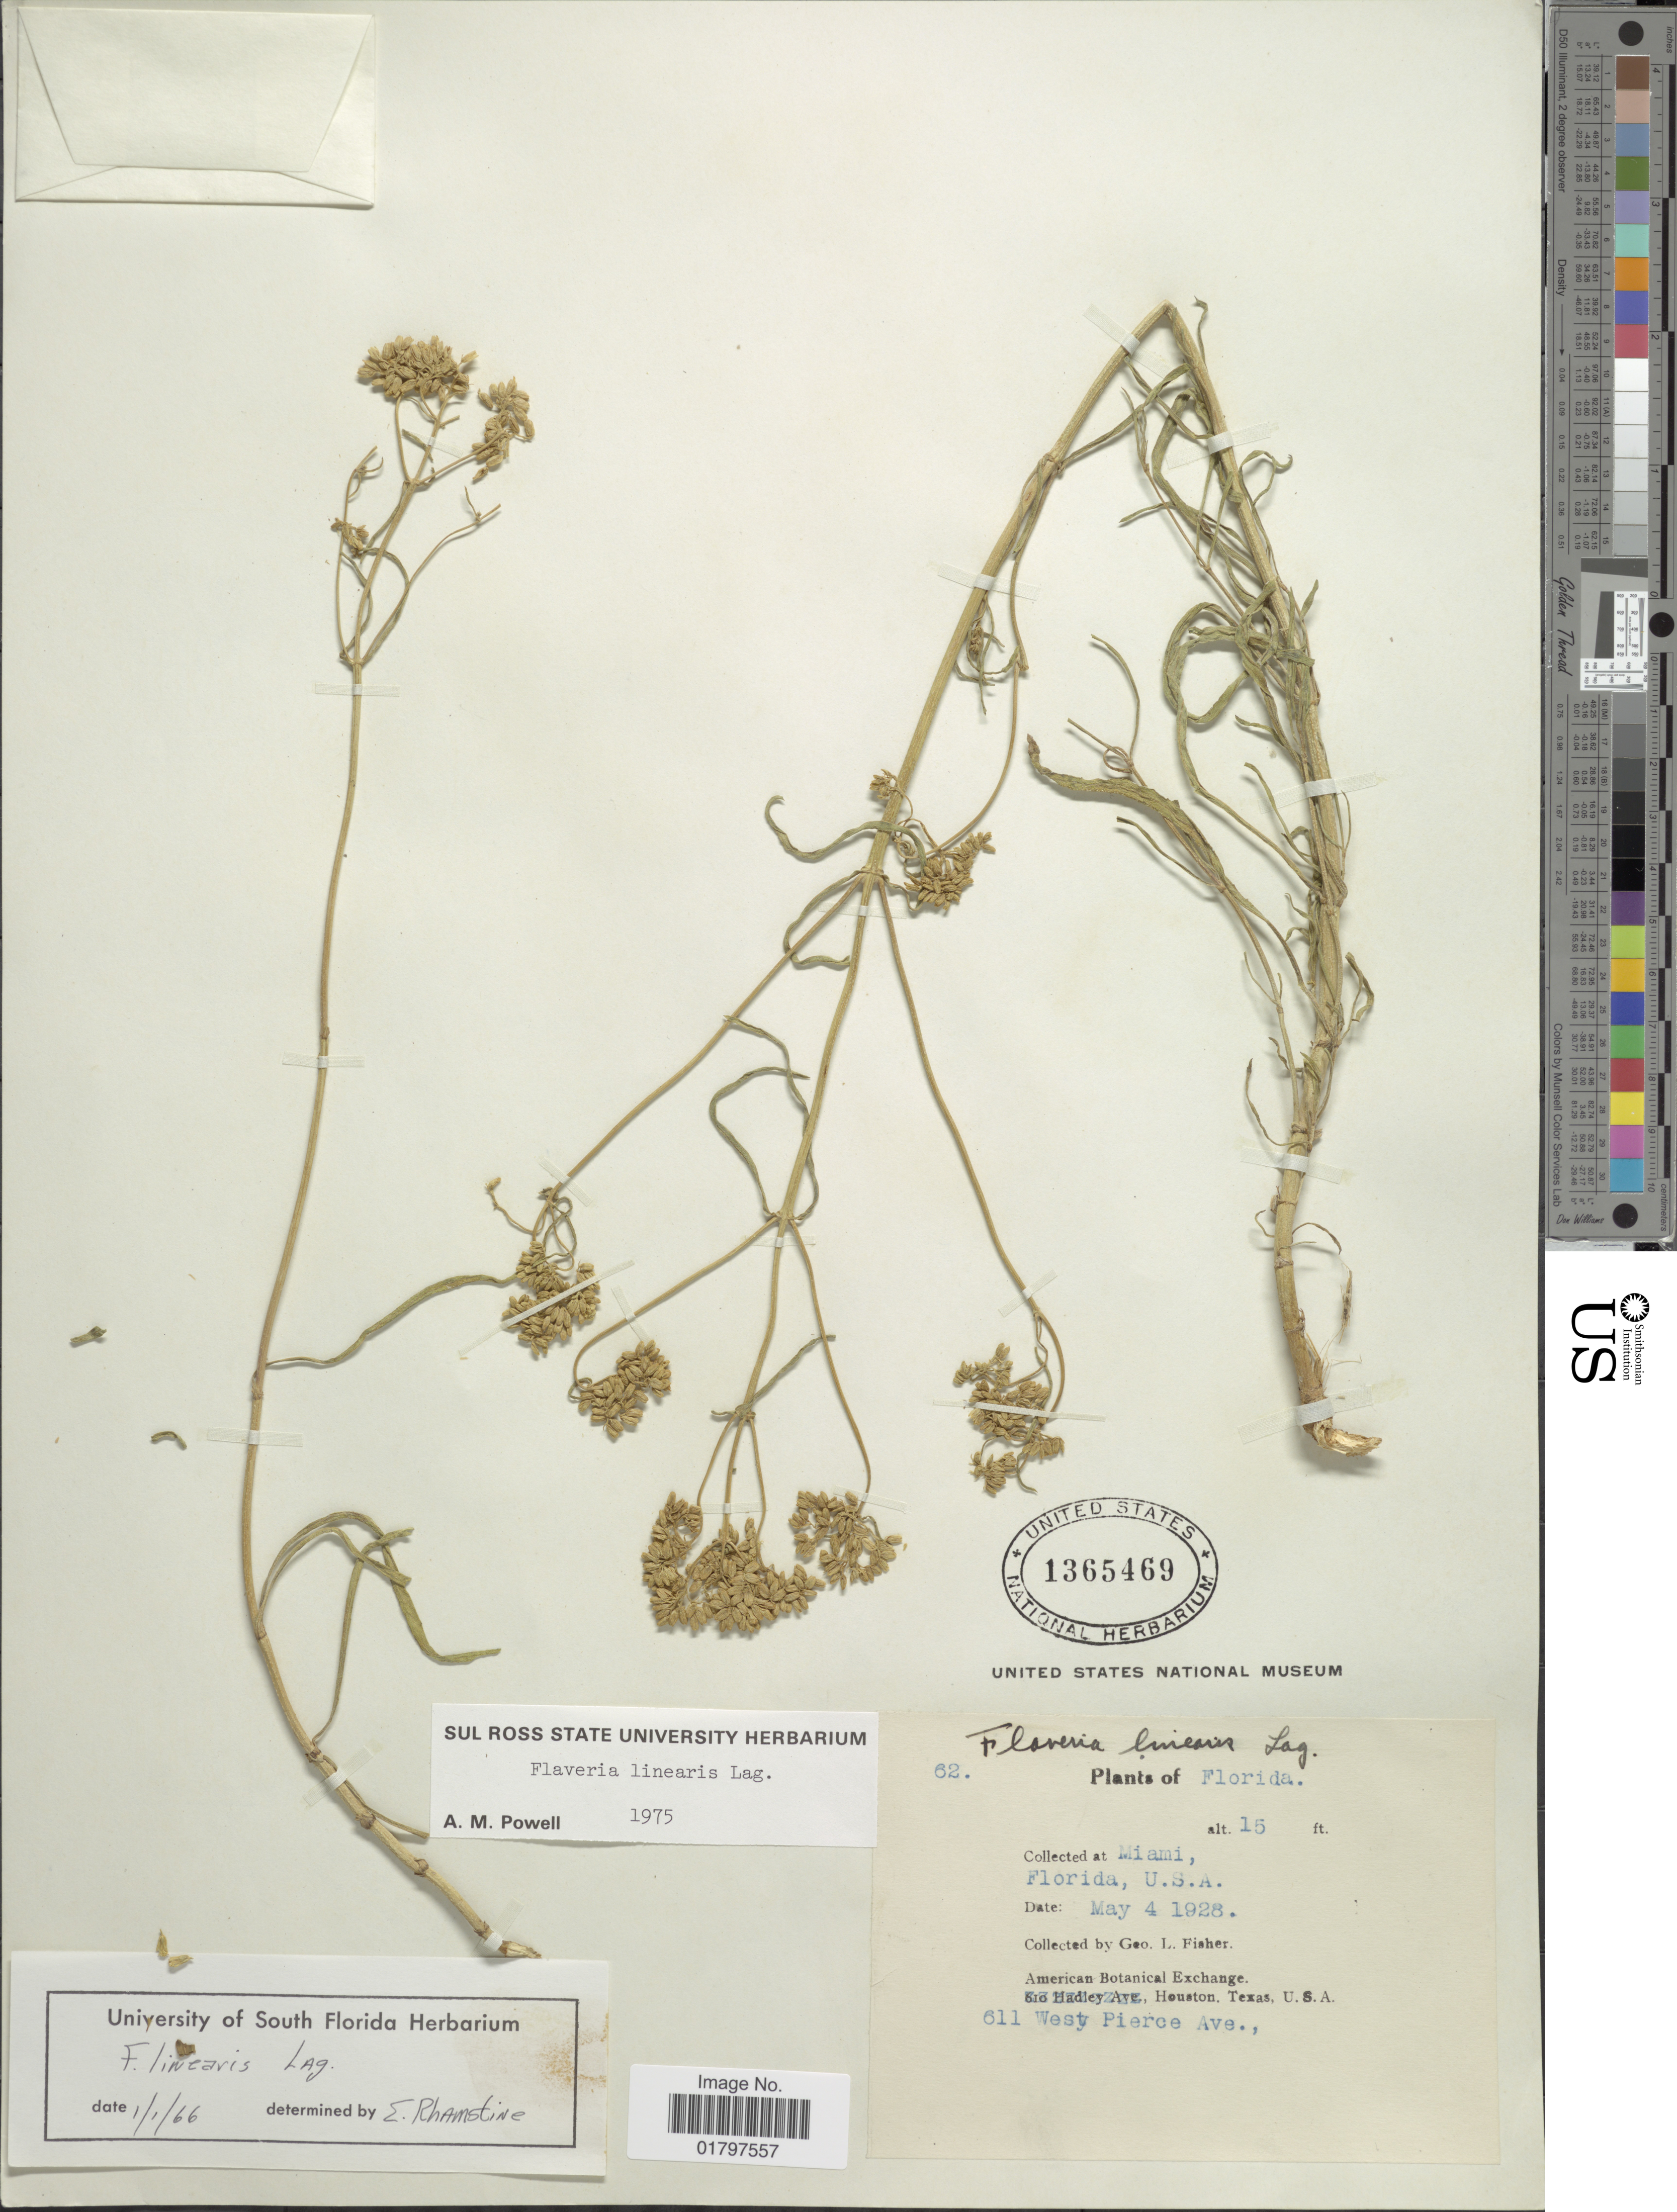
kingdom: Plantae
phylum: Tracheophyta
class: Magnoliopsida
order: Asterales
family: Asteraceae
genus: Flaveria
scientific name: Flaveria linearis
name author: Lag.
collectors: G. L. Fisher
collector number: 62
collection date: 1928-05-04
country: United States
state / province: Florida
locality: Miami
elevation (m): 5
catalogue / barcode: US 1365469